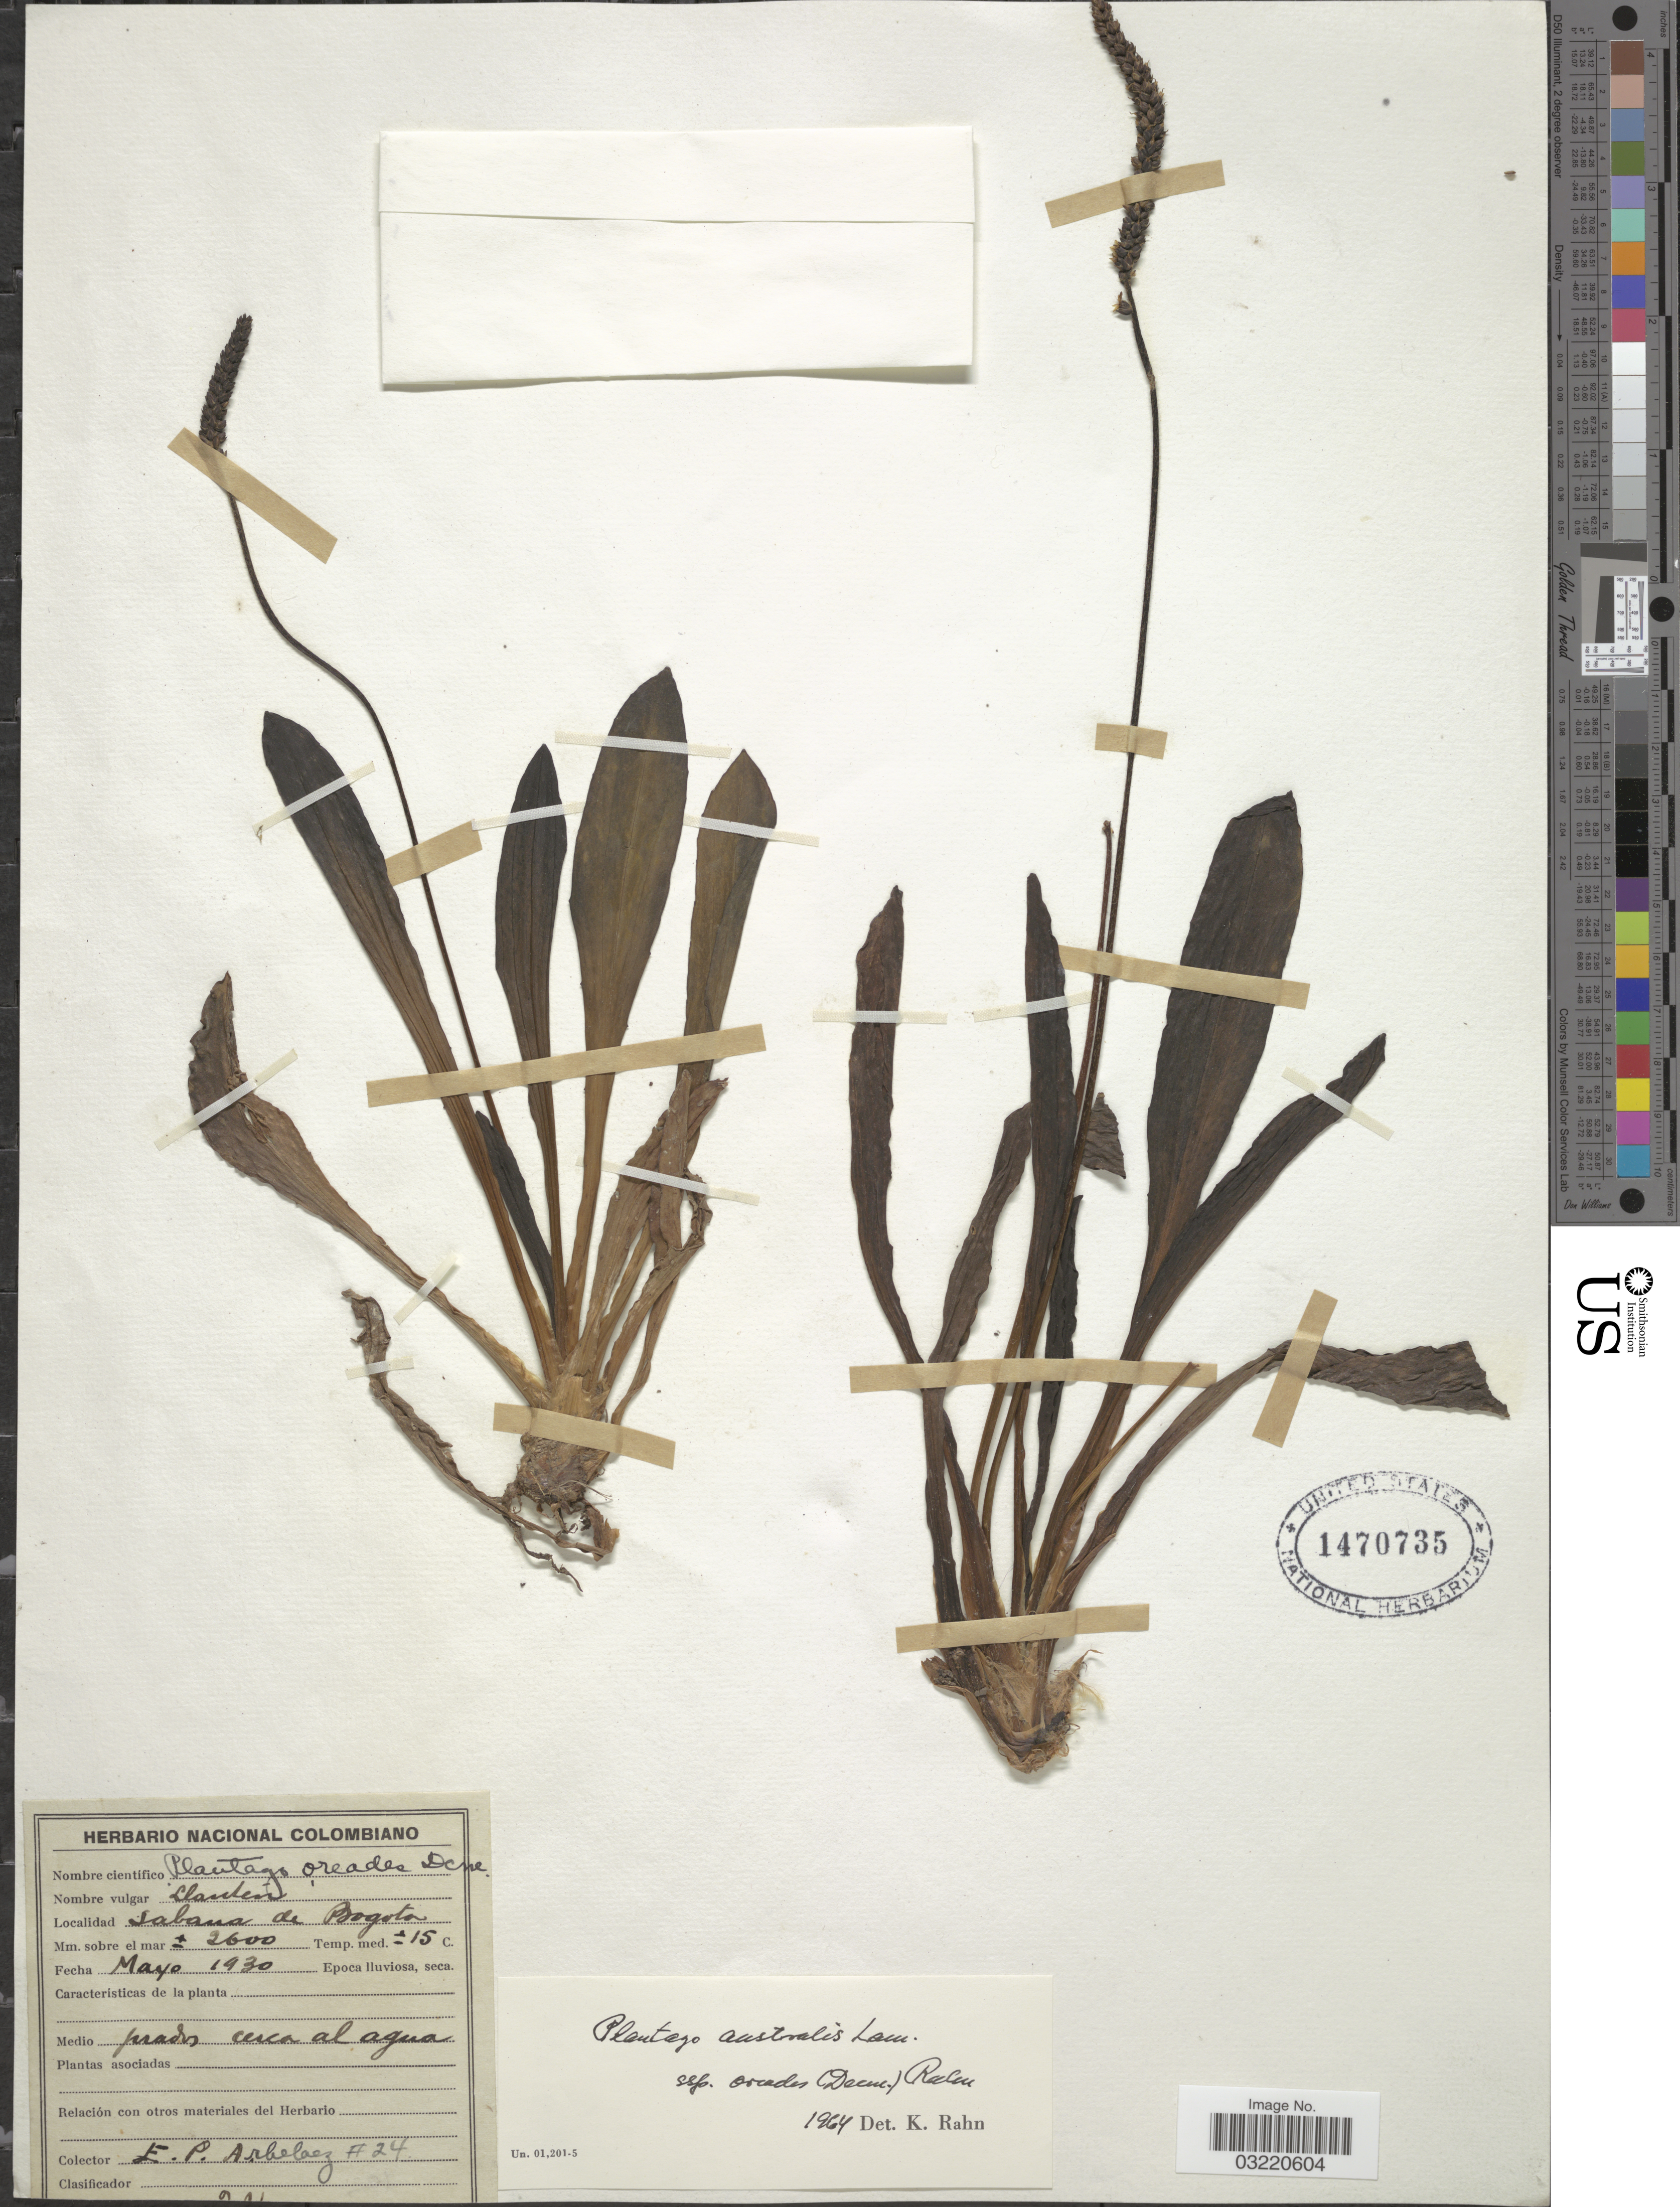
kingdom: Plantae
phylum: Tracheophyta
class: Magnoliopsida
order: Lamiales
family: Plantaginaceae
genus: Plantago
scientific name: Plantago australis subsp. oreades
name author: (Decne.) Rahn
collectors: E. P. Arbelaez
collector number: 24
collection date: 1930-05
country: Colombia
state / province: Bogota D.C.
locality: Sabana de Bogota.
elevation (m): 2600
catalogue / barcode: US 1470735